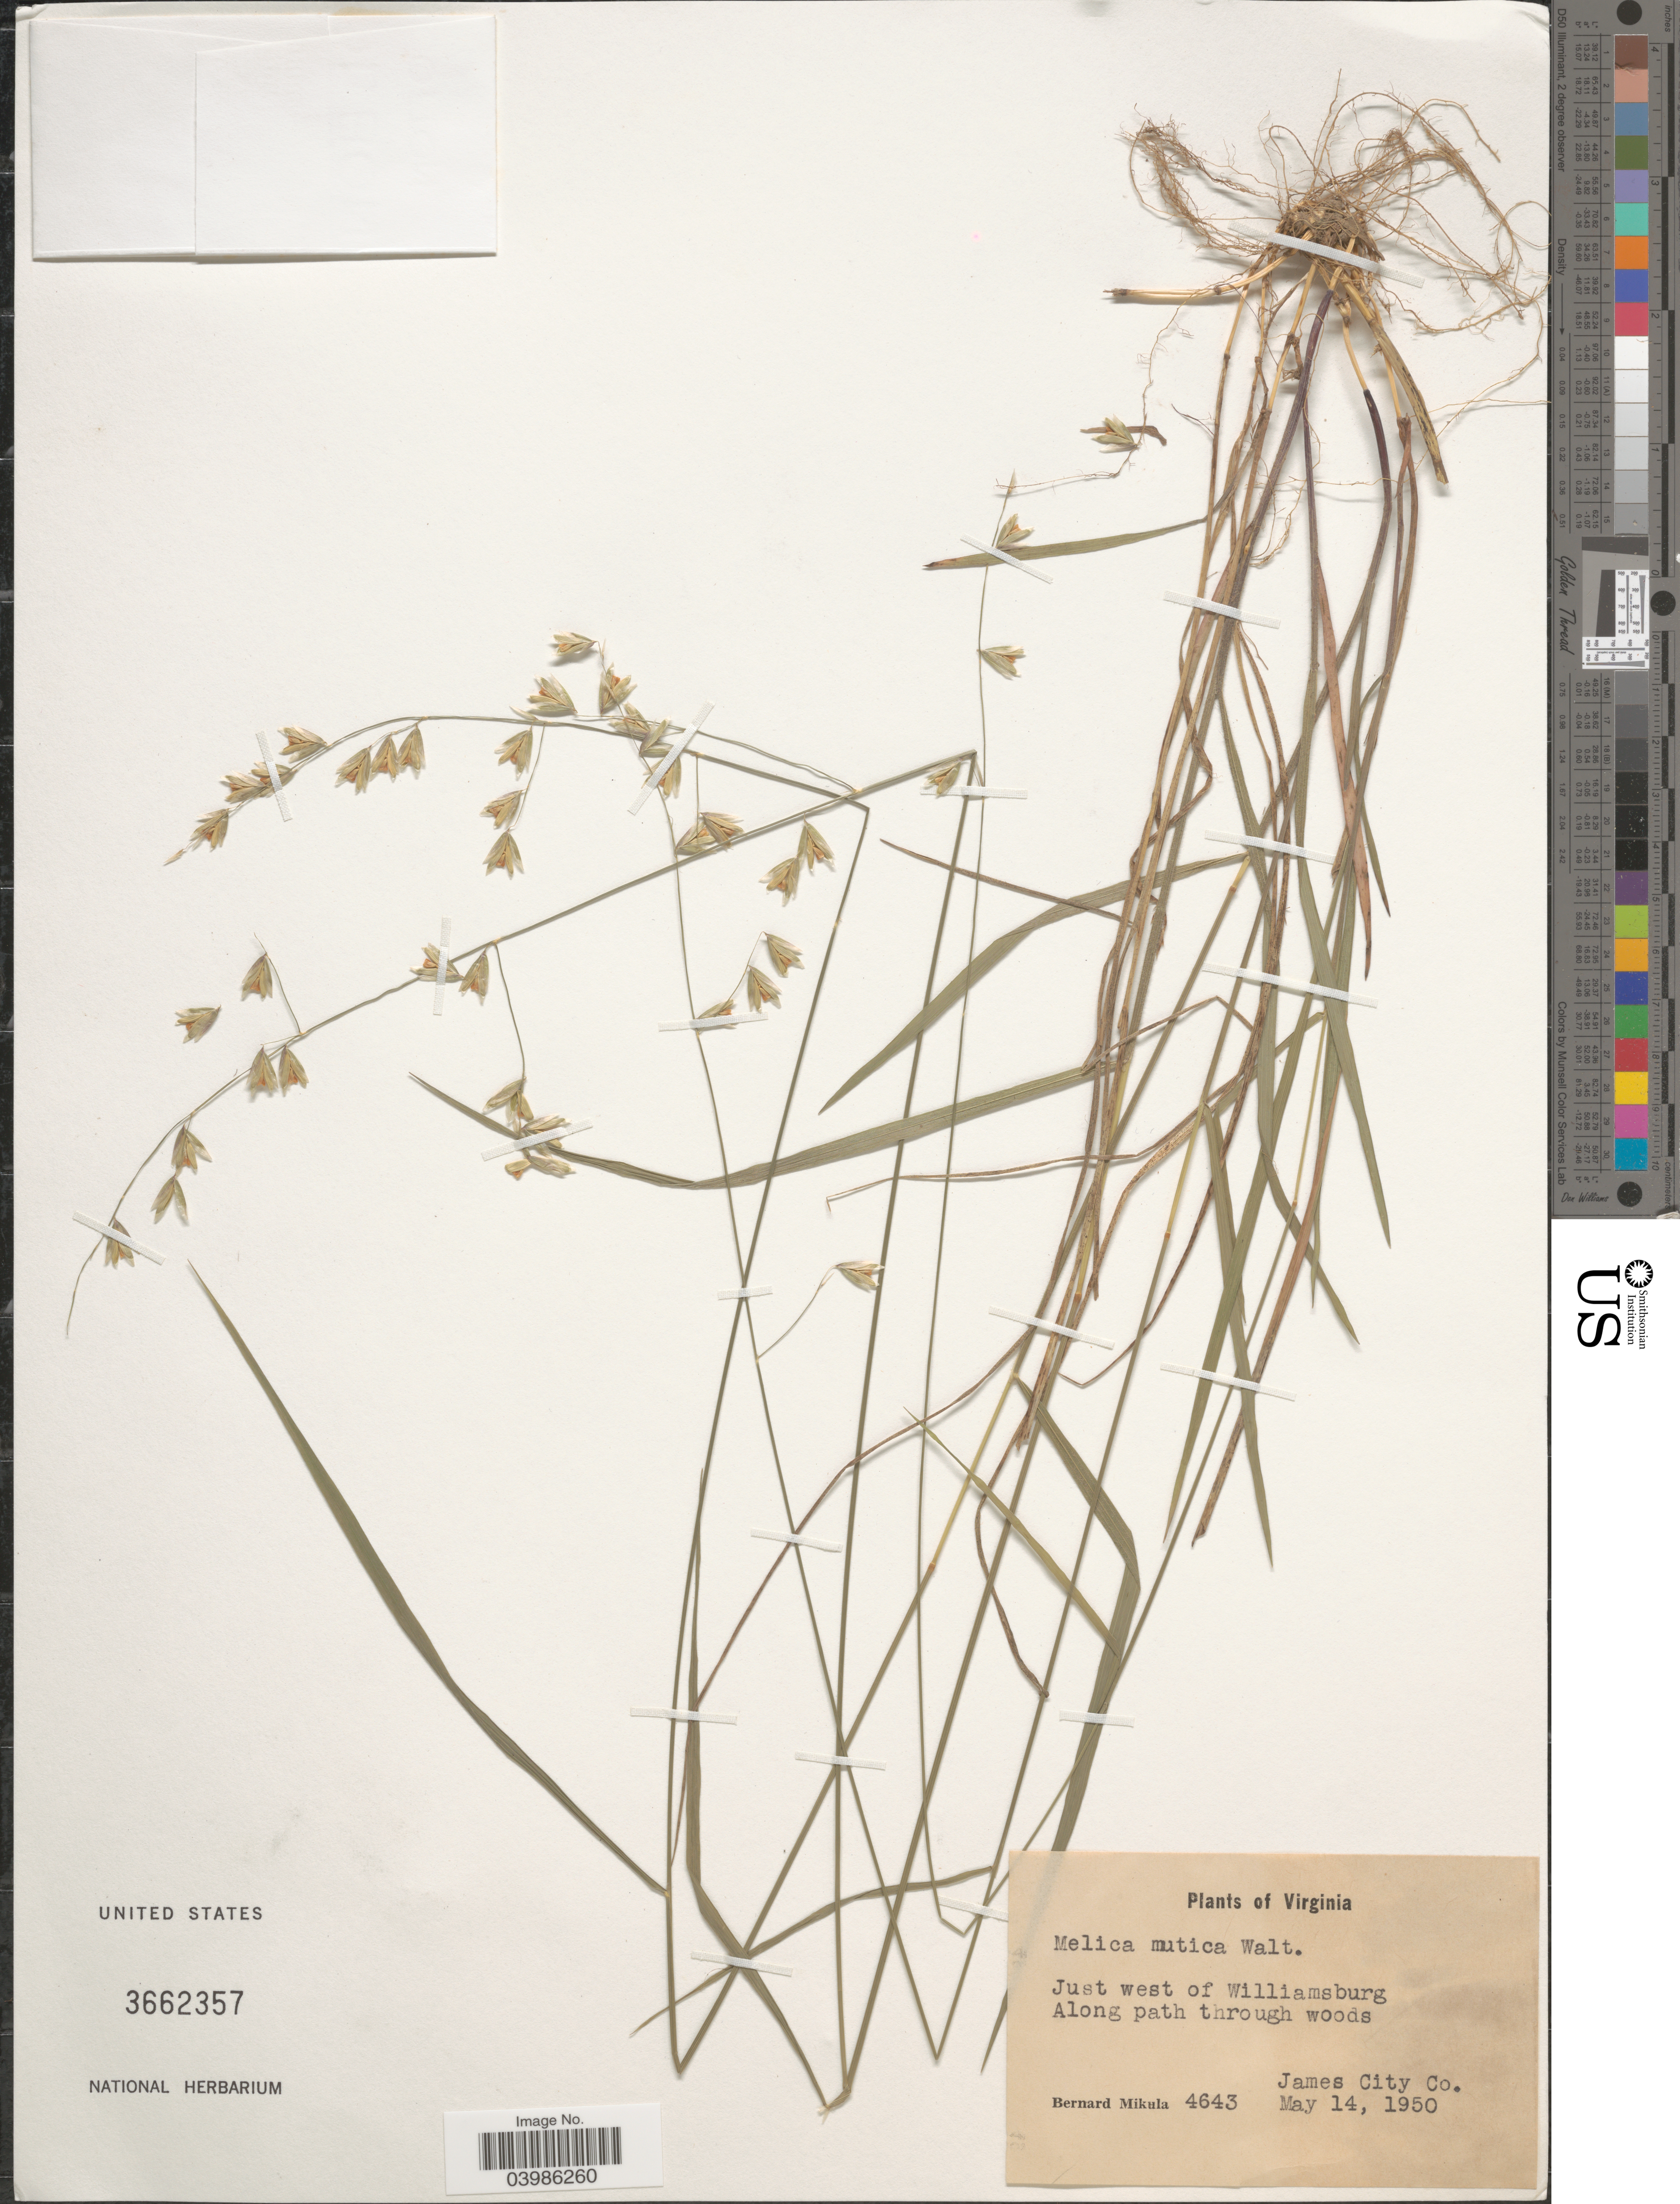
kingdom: Plantae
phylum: Tracheophyta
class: Liliopsida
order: Poales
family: Poaceae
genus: Melica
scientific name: Melica mutica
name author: Walter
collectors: B. Mikula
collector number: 4643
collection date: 1950-05-14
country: United States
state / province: Virginia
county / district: James City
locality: Just west of Williamsburg. Along path through woods. James City Co.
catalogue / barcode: US 3662357